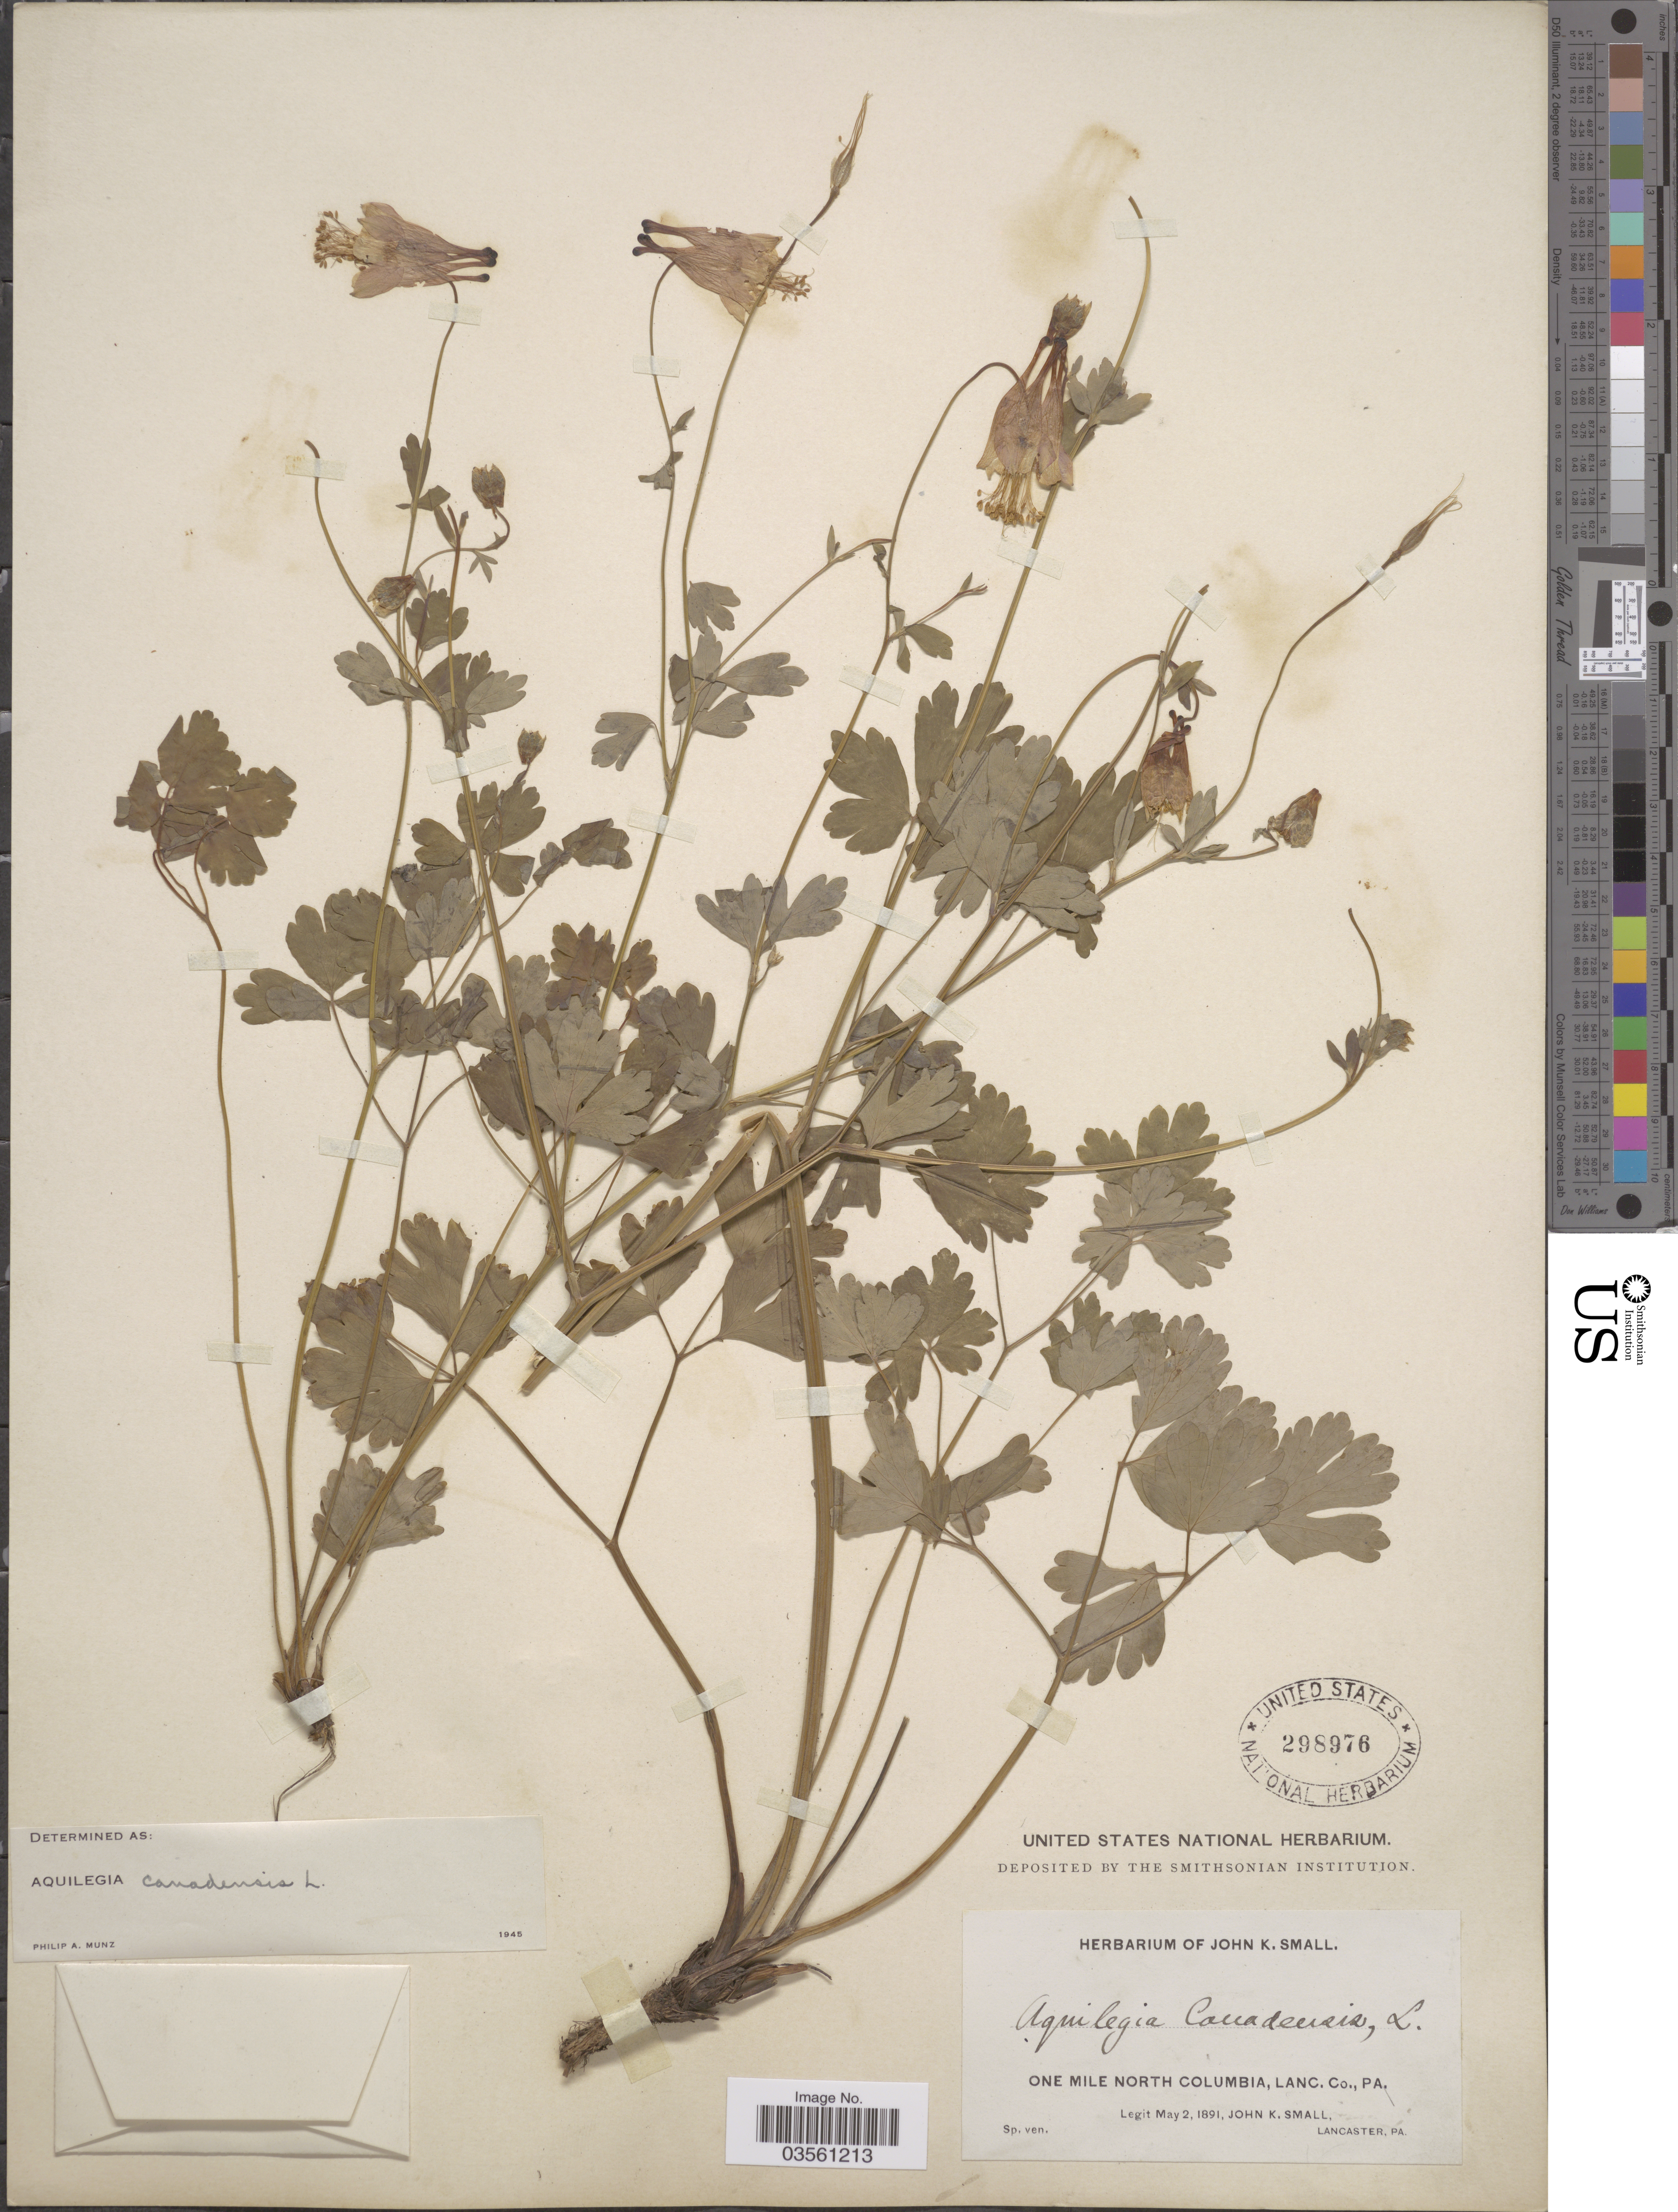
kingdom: Plantae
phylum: Tracheophyta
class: Magnoliopsida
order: Ranunculales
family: Ranunculaceae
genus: Aquilegia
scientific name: Aquilegia canadensis var. latiuscula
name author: (Greene) Munz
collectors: J. K. Small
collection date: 1891-05-02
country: United States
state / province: Pennsylvania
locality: One mile north Columbia, Lanc. Co.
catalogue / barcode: US 298976